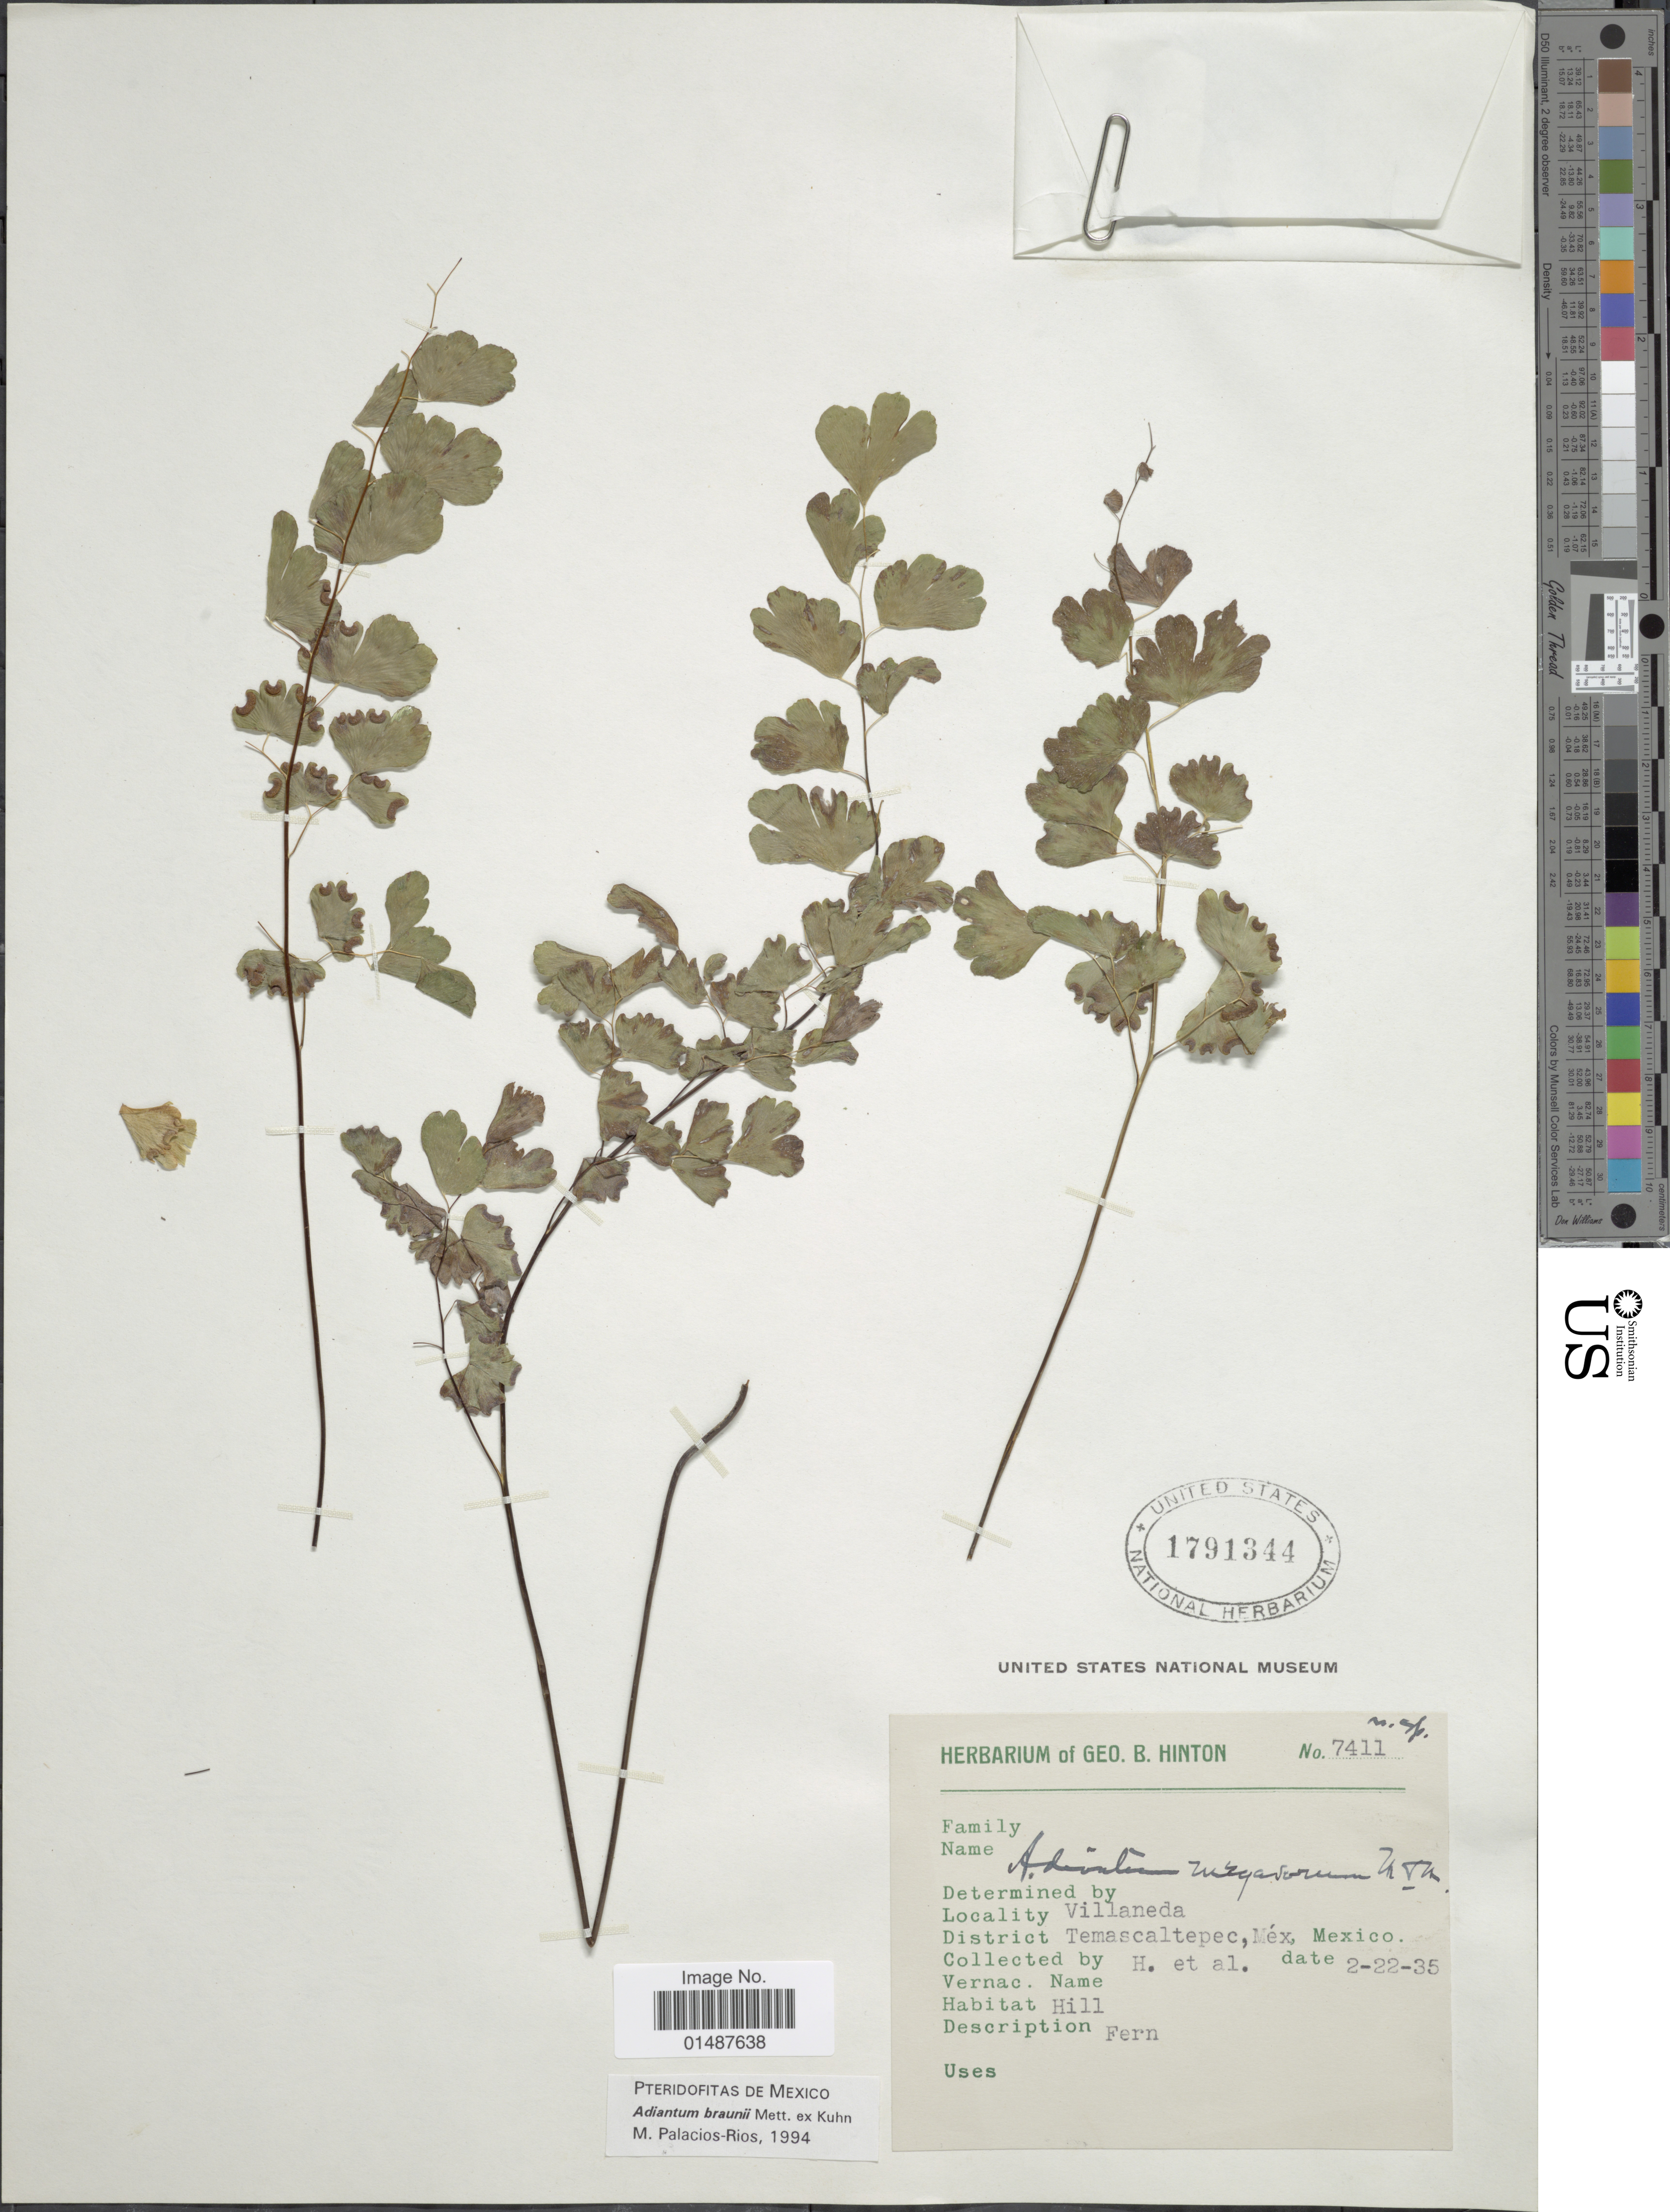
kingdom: Plantae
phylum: Tracheophyta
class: Polypodiopsida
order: Polypodiales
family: Pteridaceae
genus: Adiantum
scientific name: Adiantum braunii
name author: Mett. ex Kuhn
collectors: G. B. Hinton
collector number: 7411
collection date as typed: Transcribed d/m/y: 22/2/35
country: Mexico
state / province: México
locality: Villaneda, Temascaltepec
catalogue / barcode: US 1791344